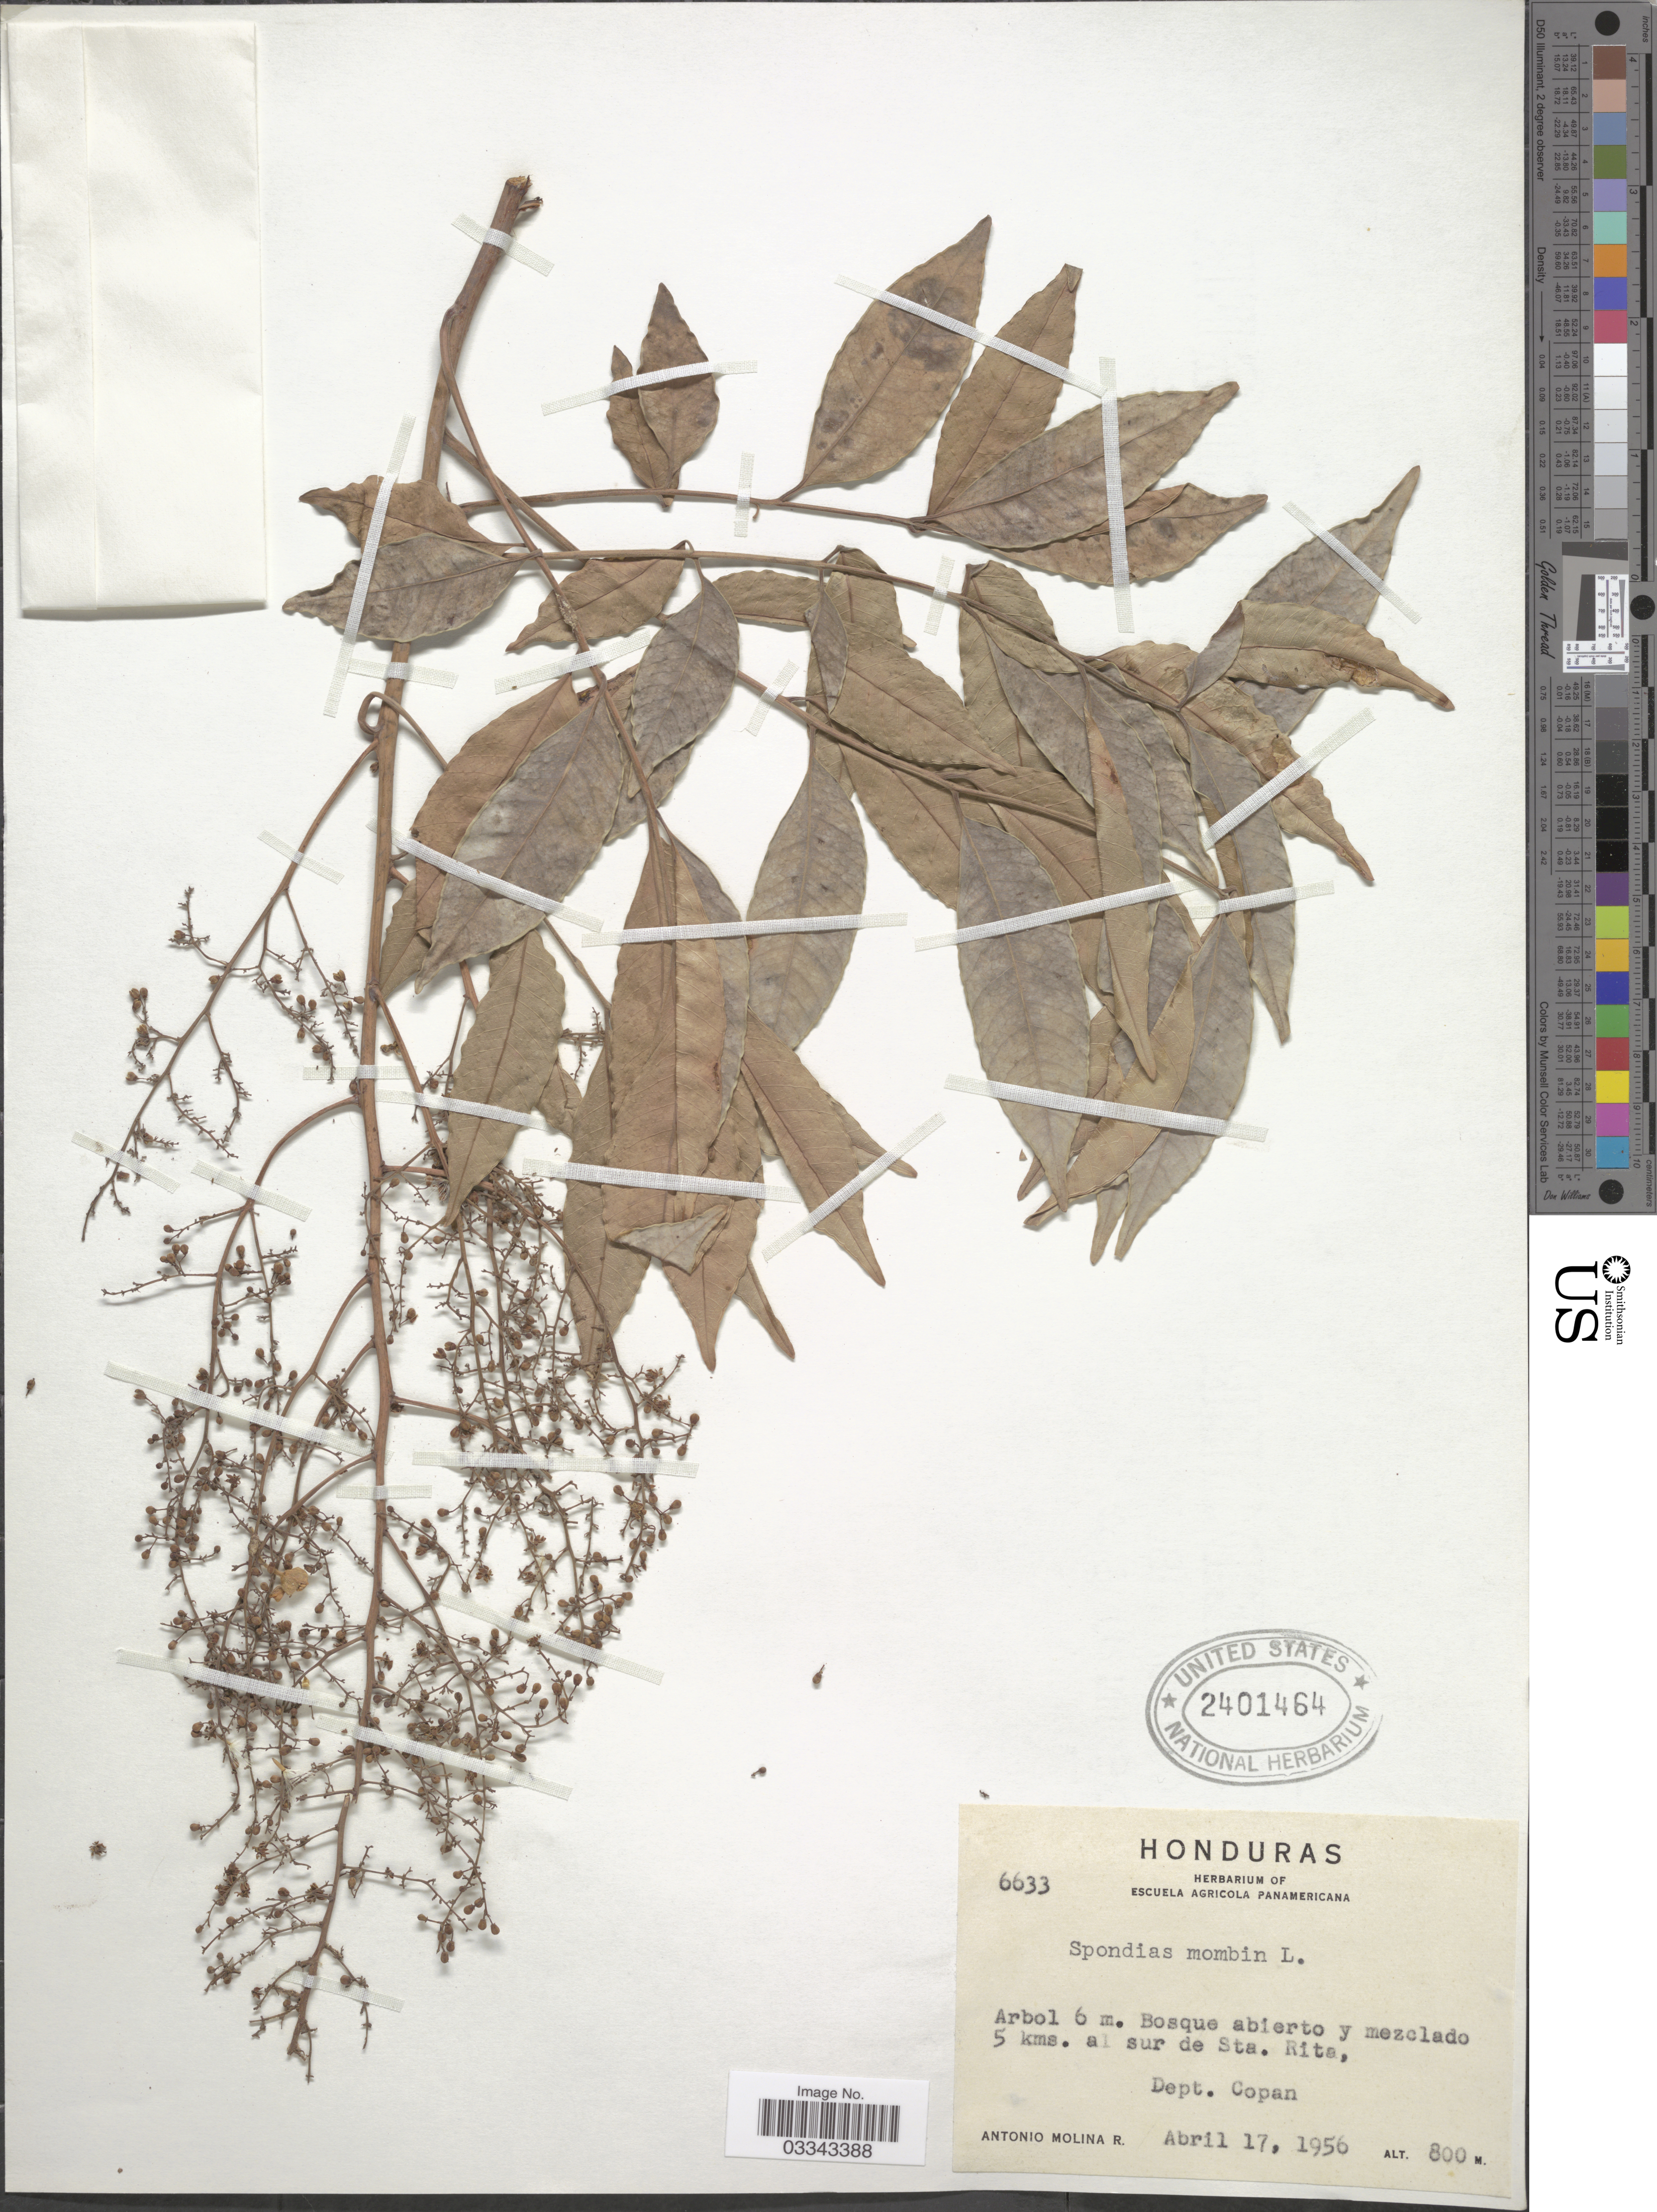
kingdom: Plantae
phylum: Tracheophyta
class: Magnoliopsida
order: Sapindales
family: Anacardiaceae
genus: Spondias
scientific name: Spondias mombin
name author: L.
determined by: Mitchell, John D.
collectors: A. Molina R.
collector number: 6633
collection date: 1956-04-17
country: Honduras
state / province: Copán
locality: Bosque abierto y mexclado 5 kms. al sur de Sta. Rita, Dept. Copan.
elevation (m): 800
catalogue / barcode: US 2401464